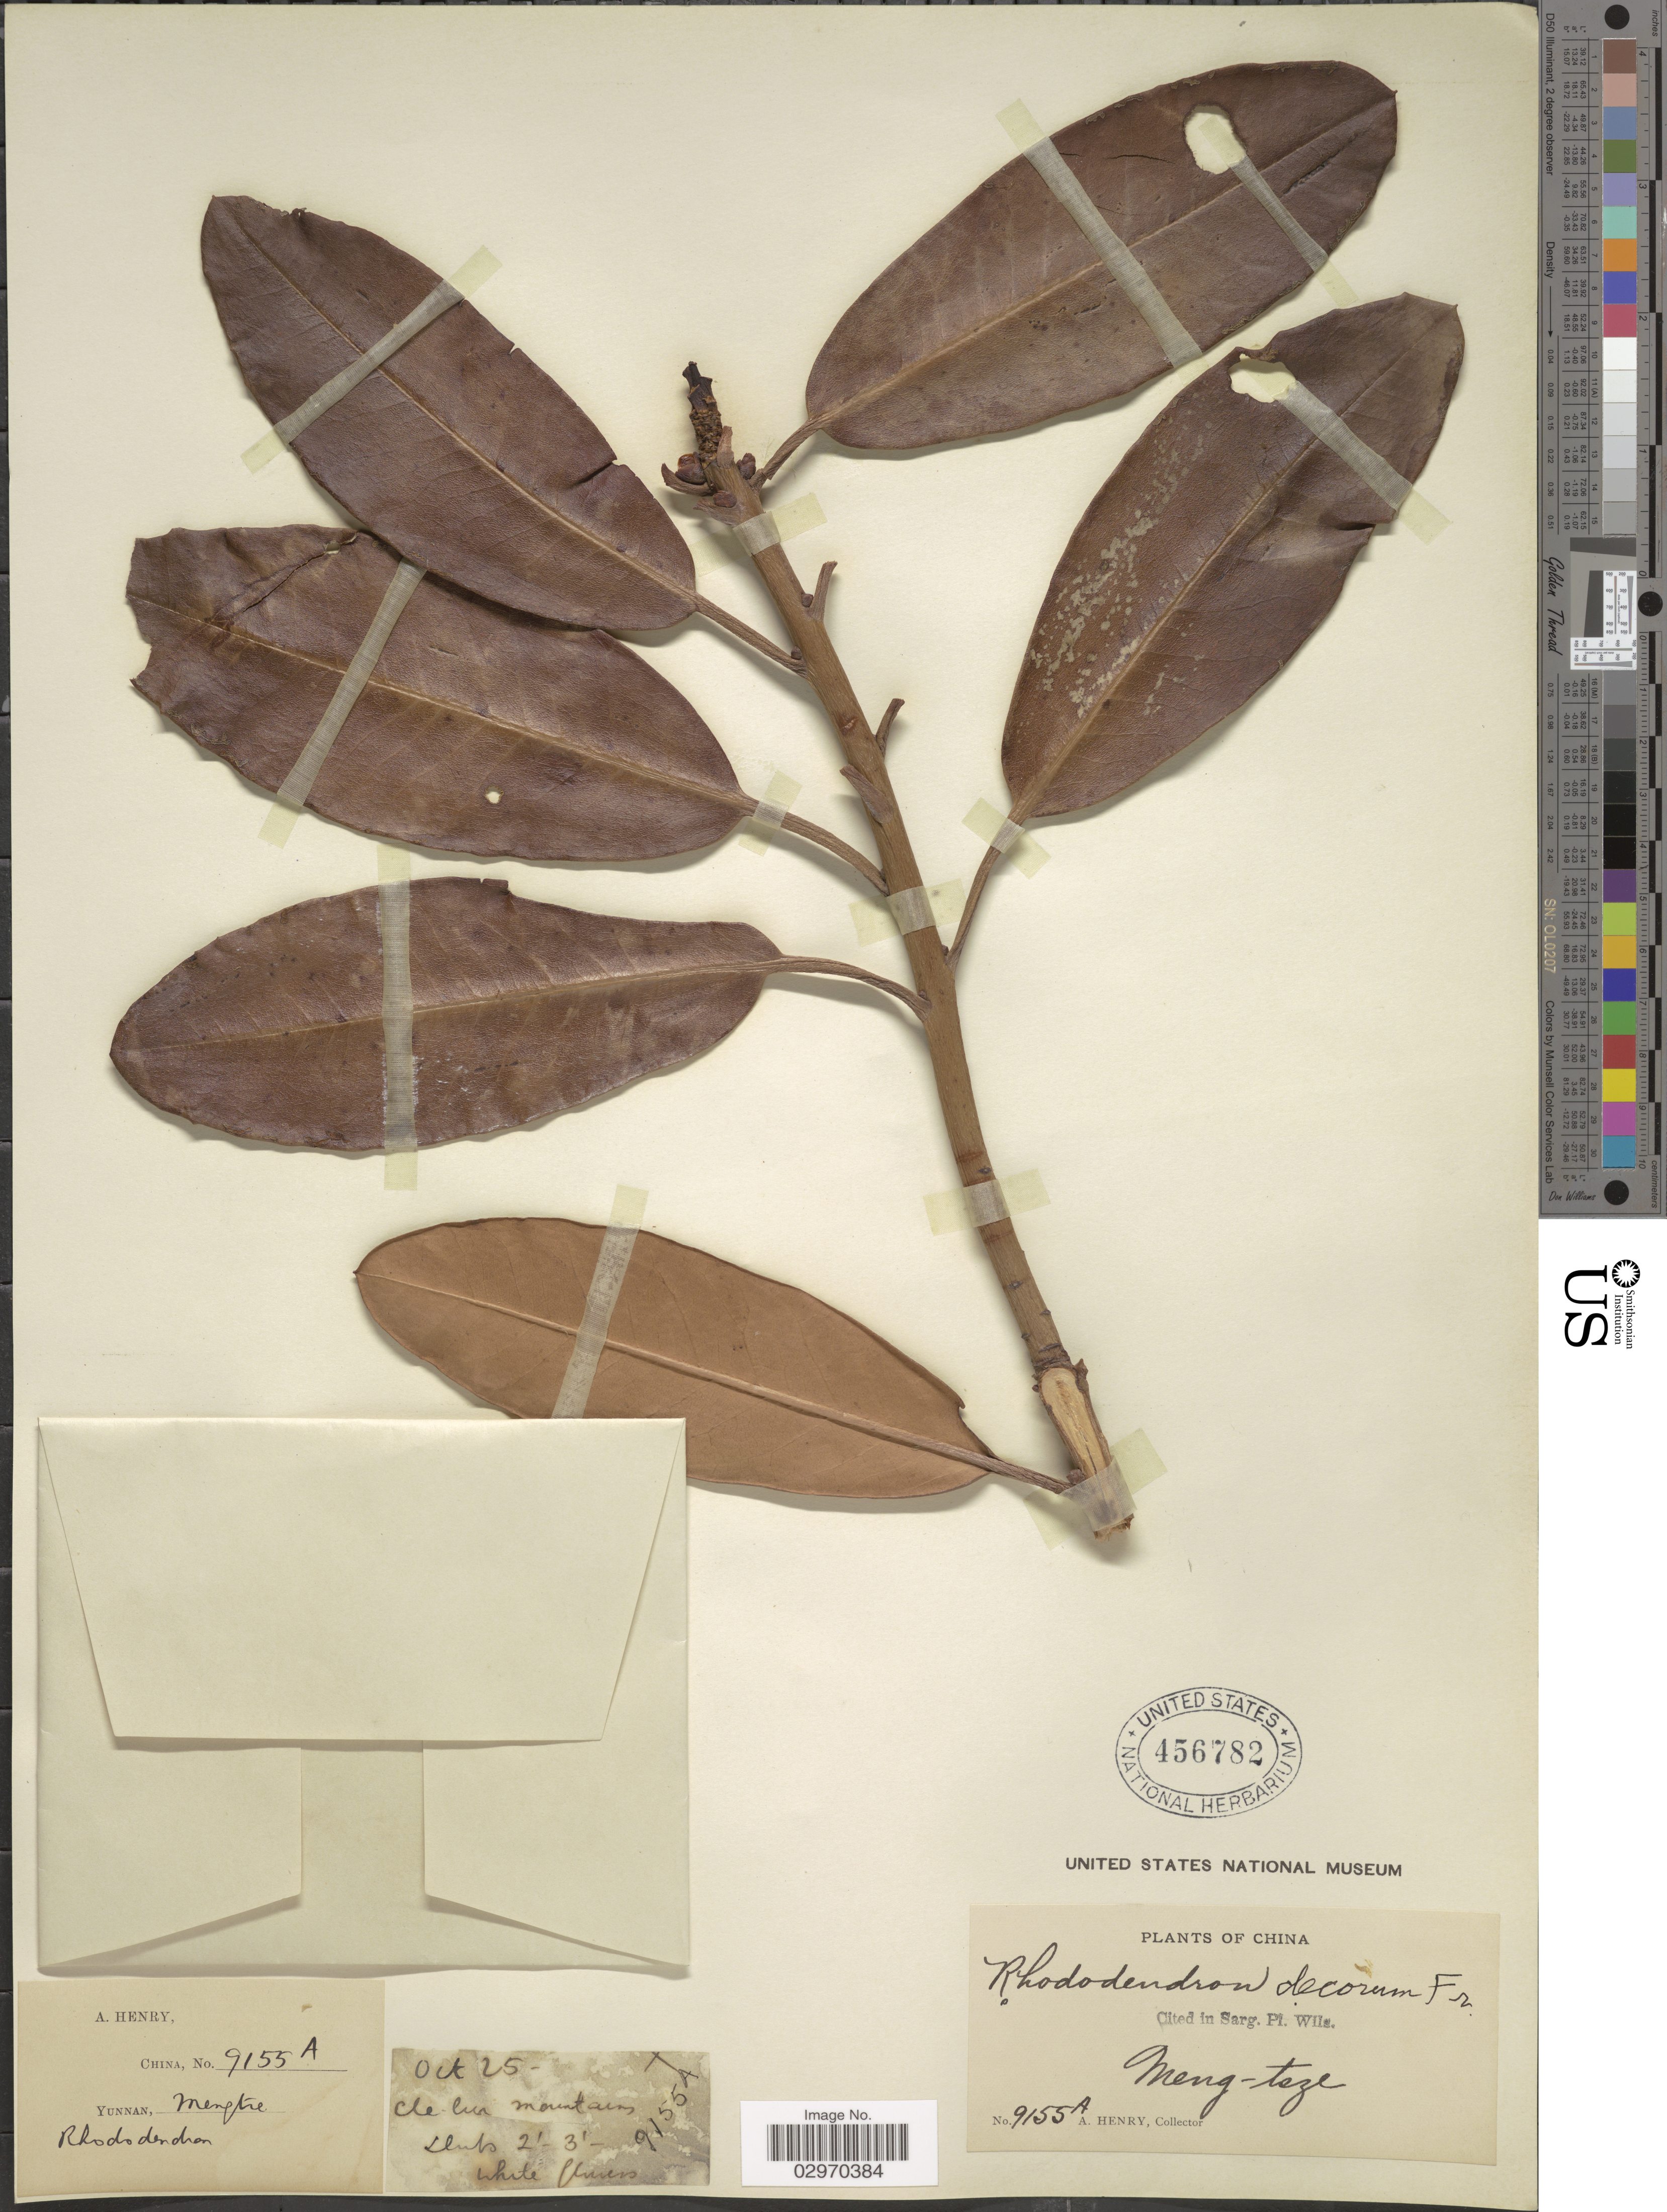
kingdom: Plantae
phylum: Tracheophyta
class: Magnoliopsida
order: Ericales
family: Ericaceae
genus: Rhododendron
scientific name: Rhododendron decorum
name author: Franch.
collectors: A. Henry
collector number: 9155 A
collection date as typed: Transcribed d/m/y: /10/25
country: China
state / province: Yunnan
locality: Meng-tsze. Cle-lur mountains.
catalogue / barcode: US 456782